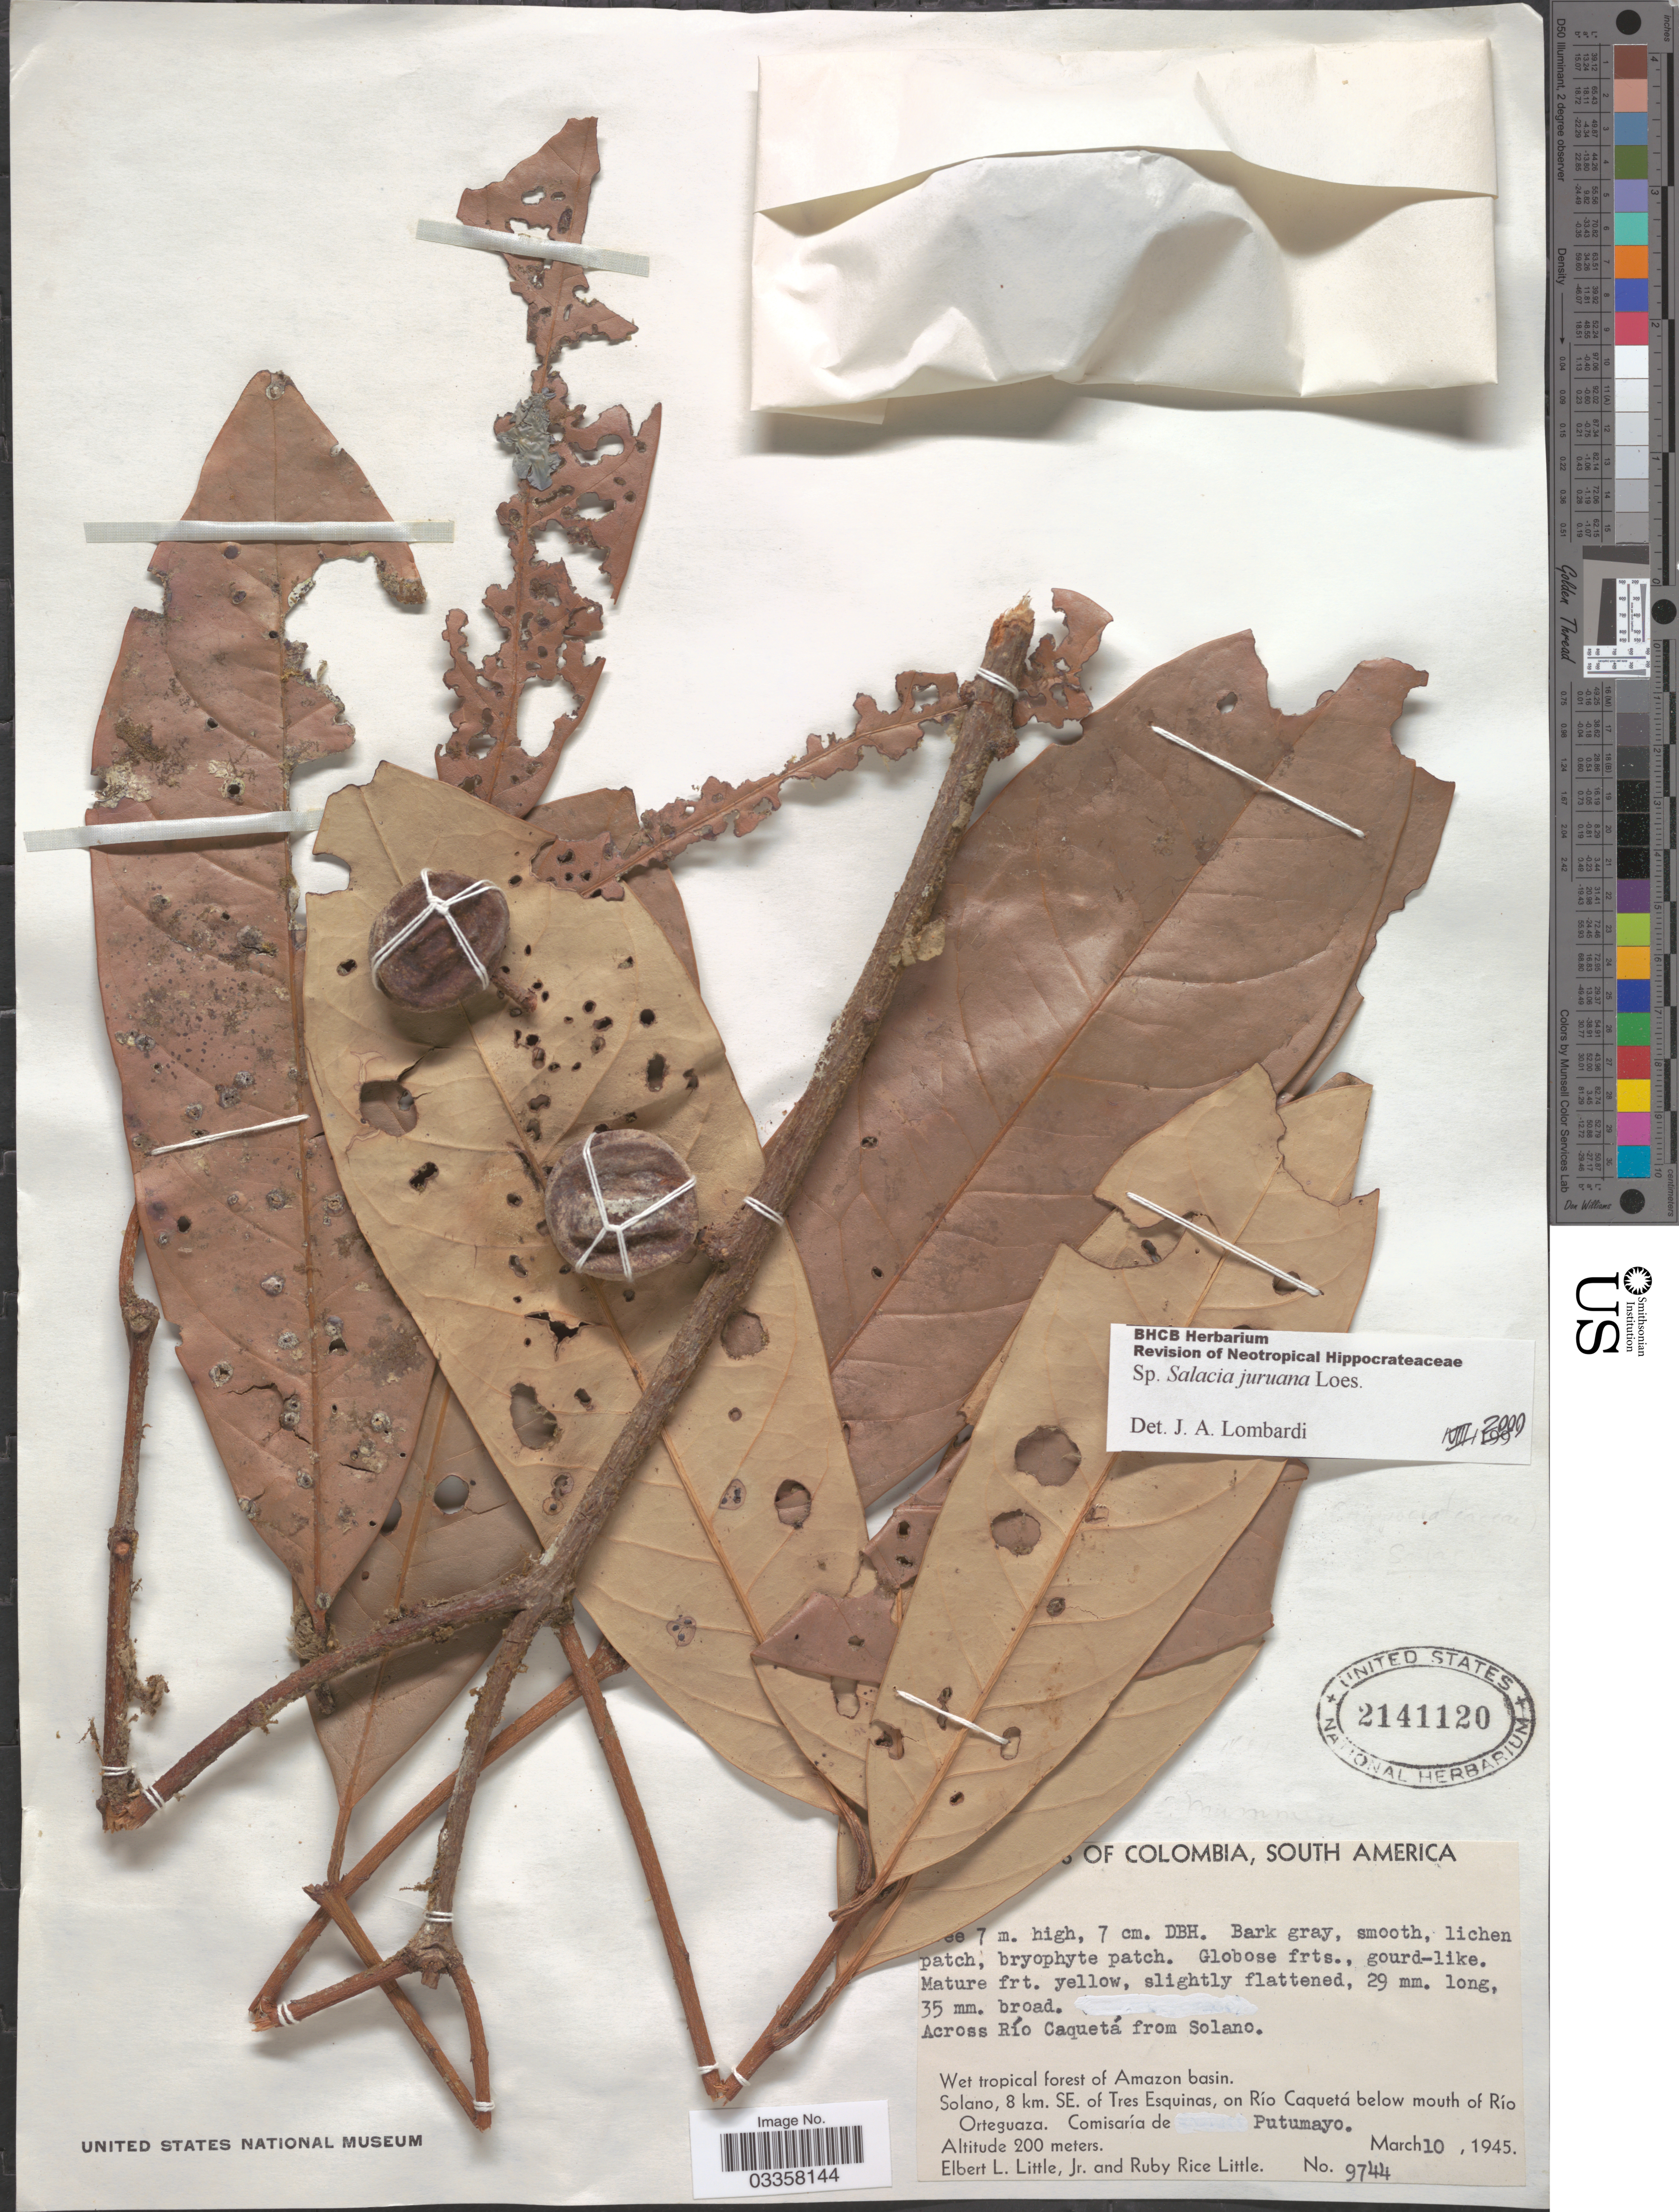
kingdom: Plantae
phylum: Tracheophyta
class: Magnoliopsida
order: Celastrales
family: Celastraceae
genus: Salacia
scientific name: Salacia juruana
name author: Loes.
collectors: E. L. Little & R. R. Little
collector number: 9744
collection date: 1945-03-10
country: Colombia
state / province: Putumayo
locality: Across Río Caquetá from Solano, Wet tropical forest of Amazon basin. Solano, 8 km. SE. of Tres Esquinas, on Río Caquetá below mouth of Río Orteguaza. Comisaría de Putumayo.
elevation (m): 200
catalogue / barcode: US 2141120